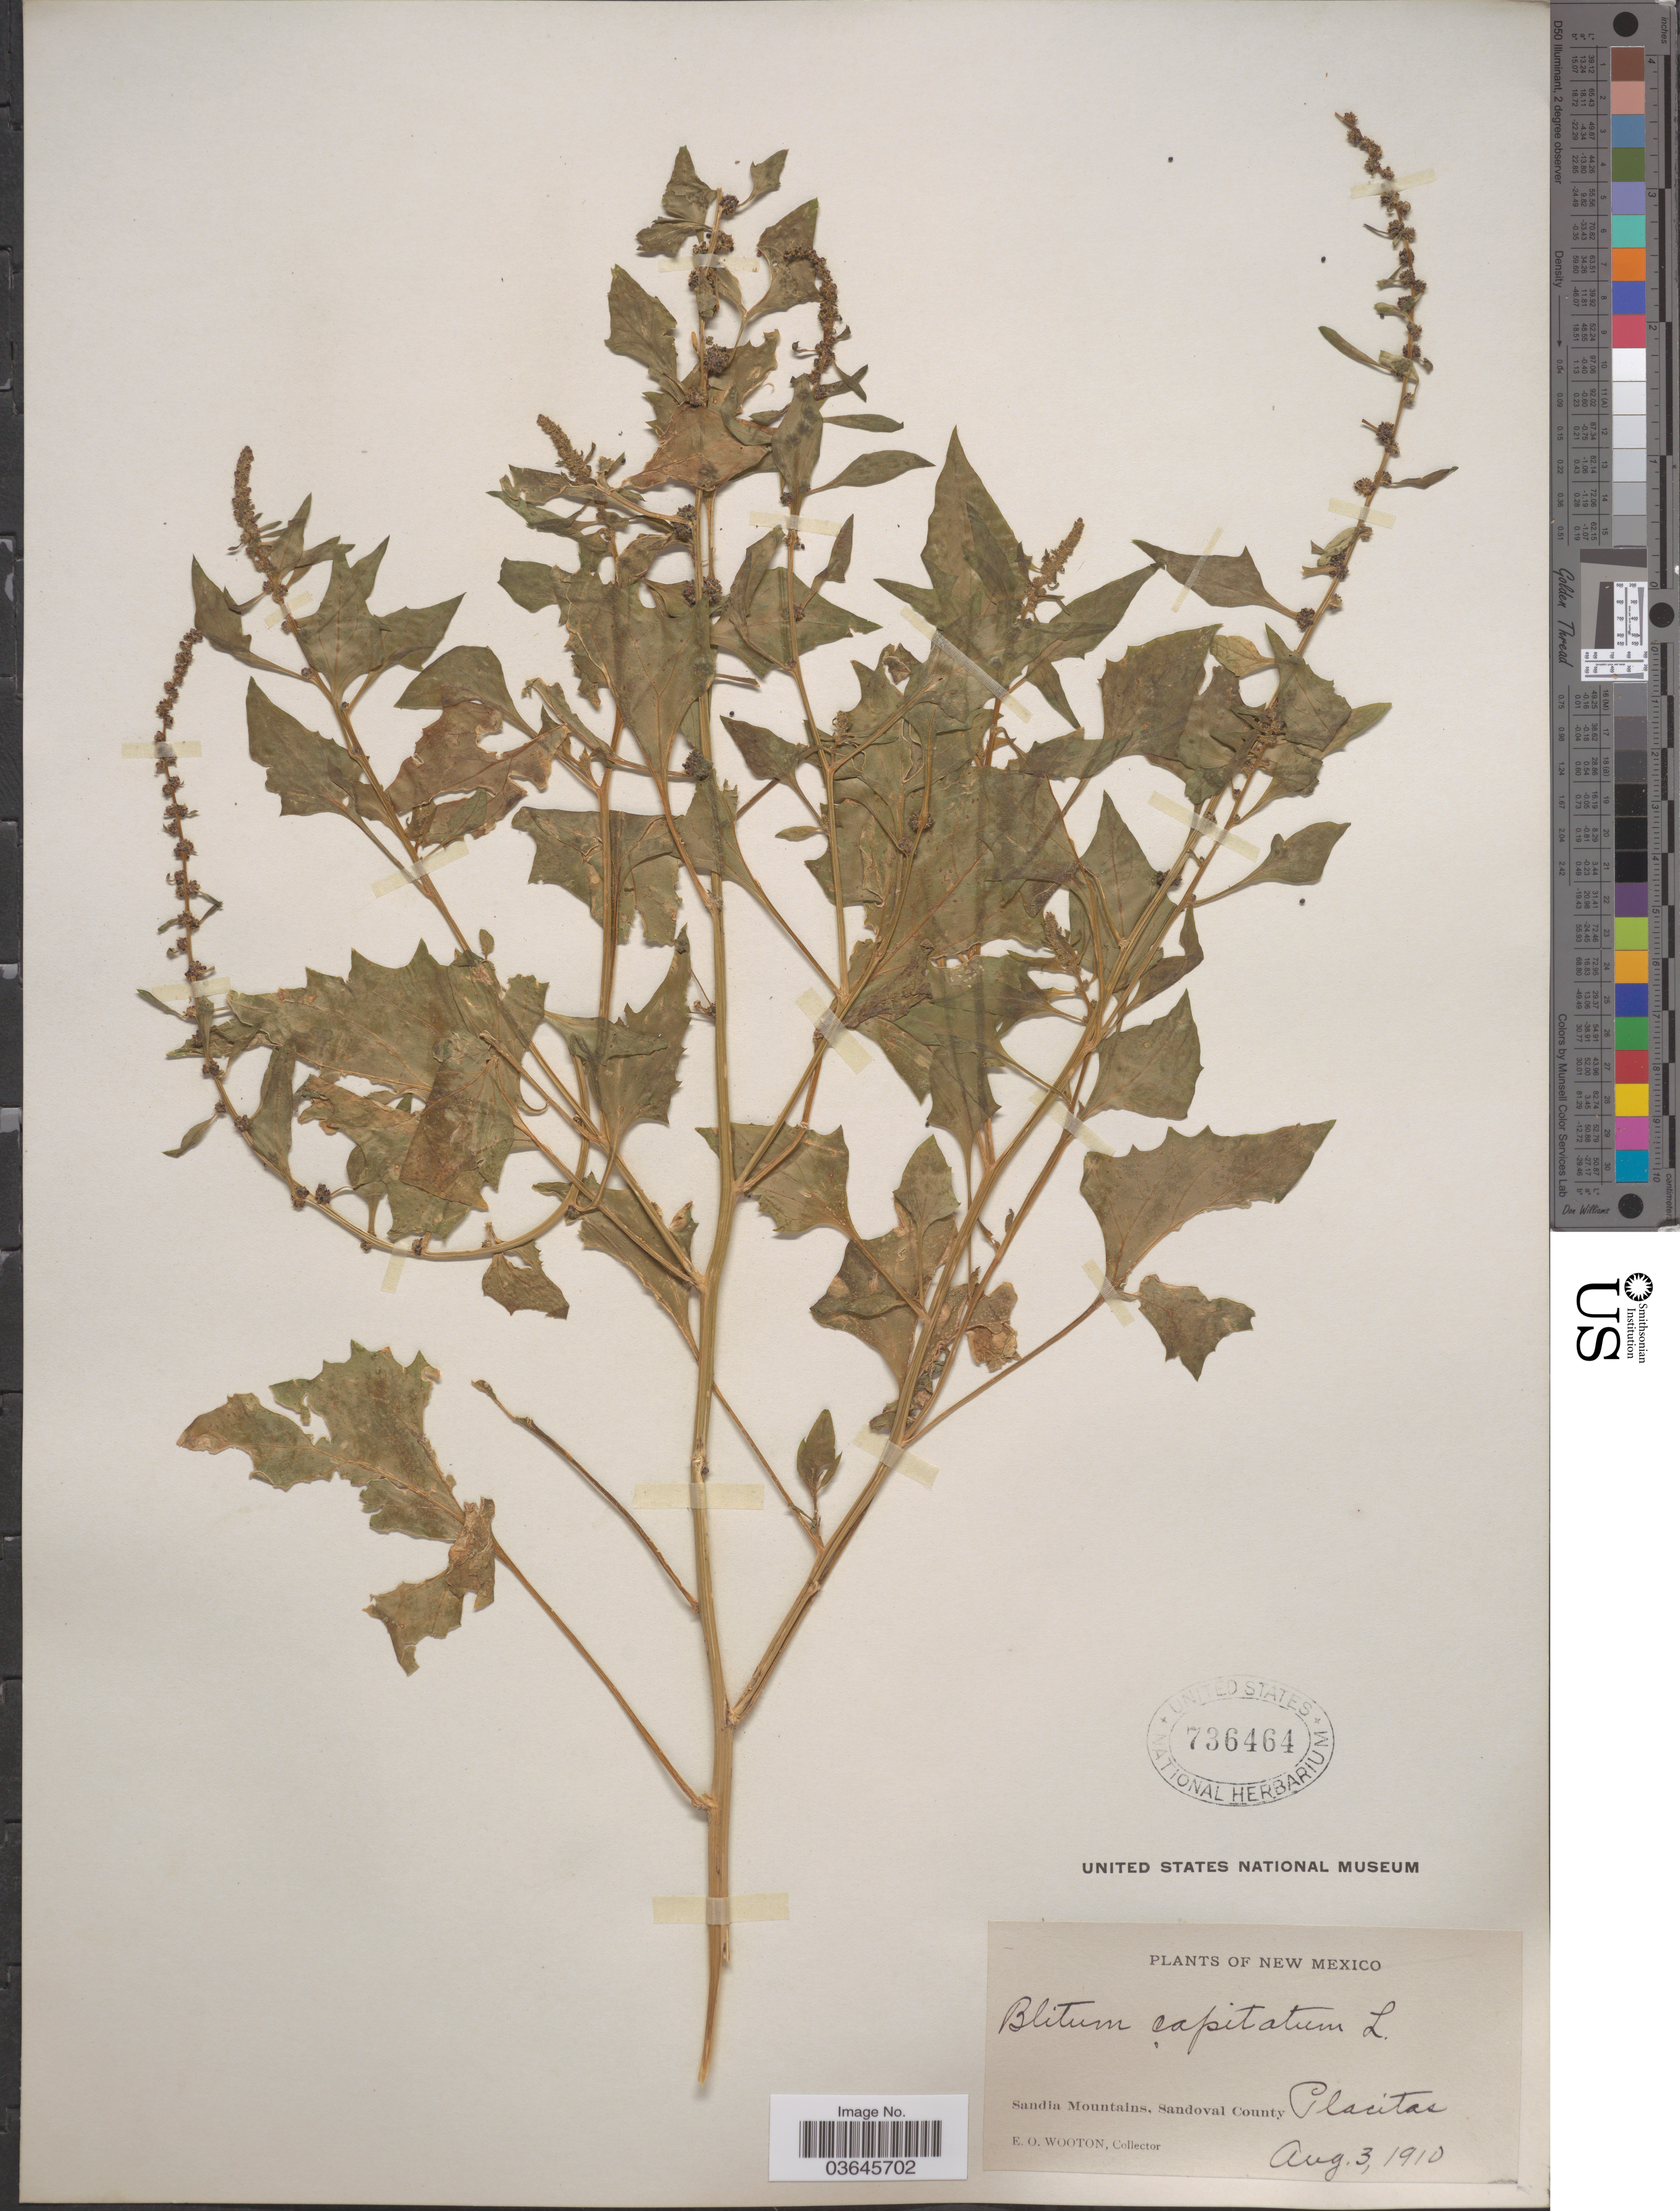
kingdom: Plantae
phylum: Tracheophyta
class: Magnoliopsida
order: Caryophyllales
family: Amaranthaceae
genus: Blitum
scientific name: Blitum capitatum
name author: L.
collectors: E. O. Wooton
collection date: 1910-08-03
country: United States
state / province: New Mexico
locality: Sandia Mountains, Sandoval County. Placitas.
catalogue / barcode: US 736464